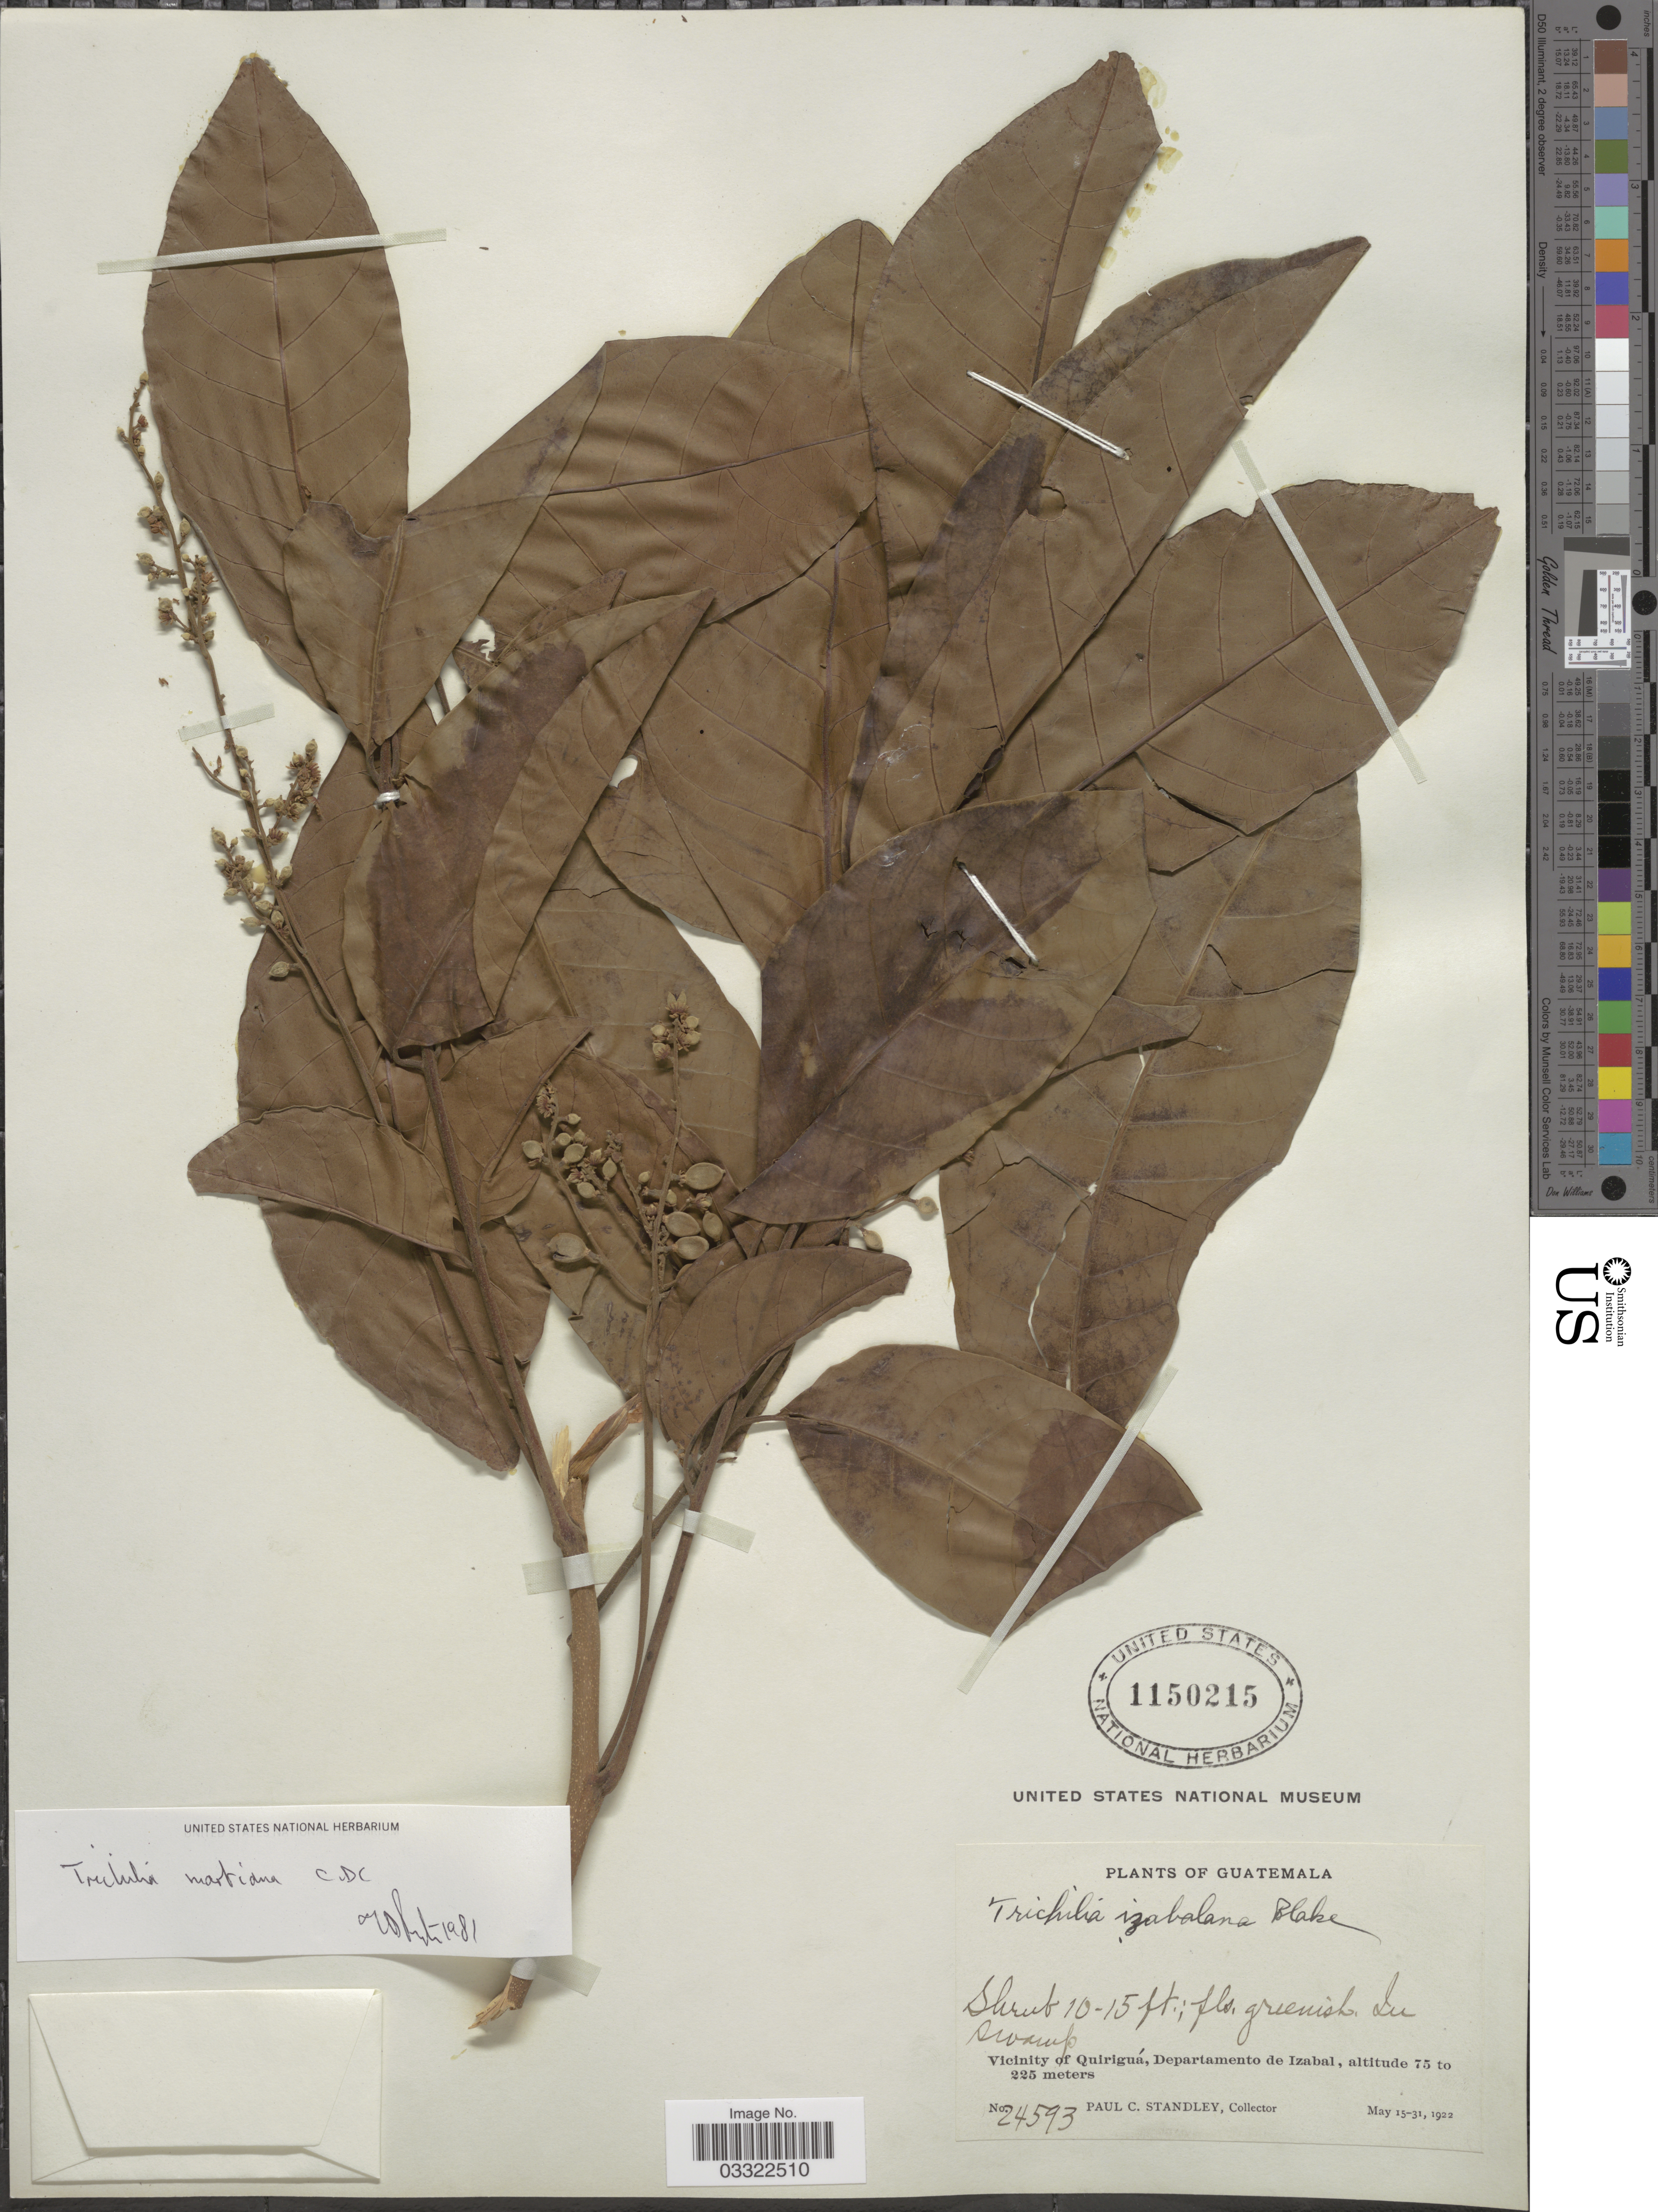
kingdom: Plantae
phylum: Tracheophyta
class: Magnoliopsida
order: Sapindales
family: Meliaceae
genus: Trichilia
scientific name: Trichilia martiana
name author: C. DC.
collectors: P. C. Standley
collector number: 24593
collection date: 1922-05-15/1922-05-31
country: Guatemala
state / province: Izabal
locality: Vicinity of Quiriguá, Departamento de Izabal.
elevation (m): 75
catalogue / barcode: US 1150215